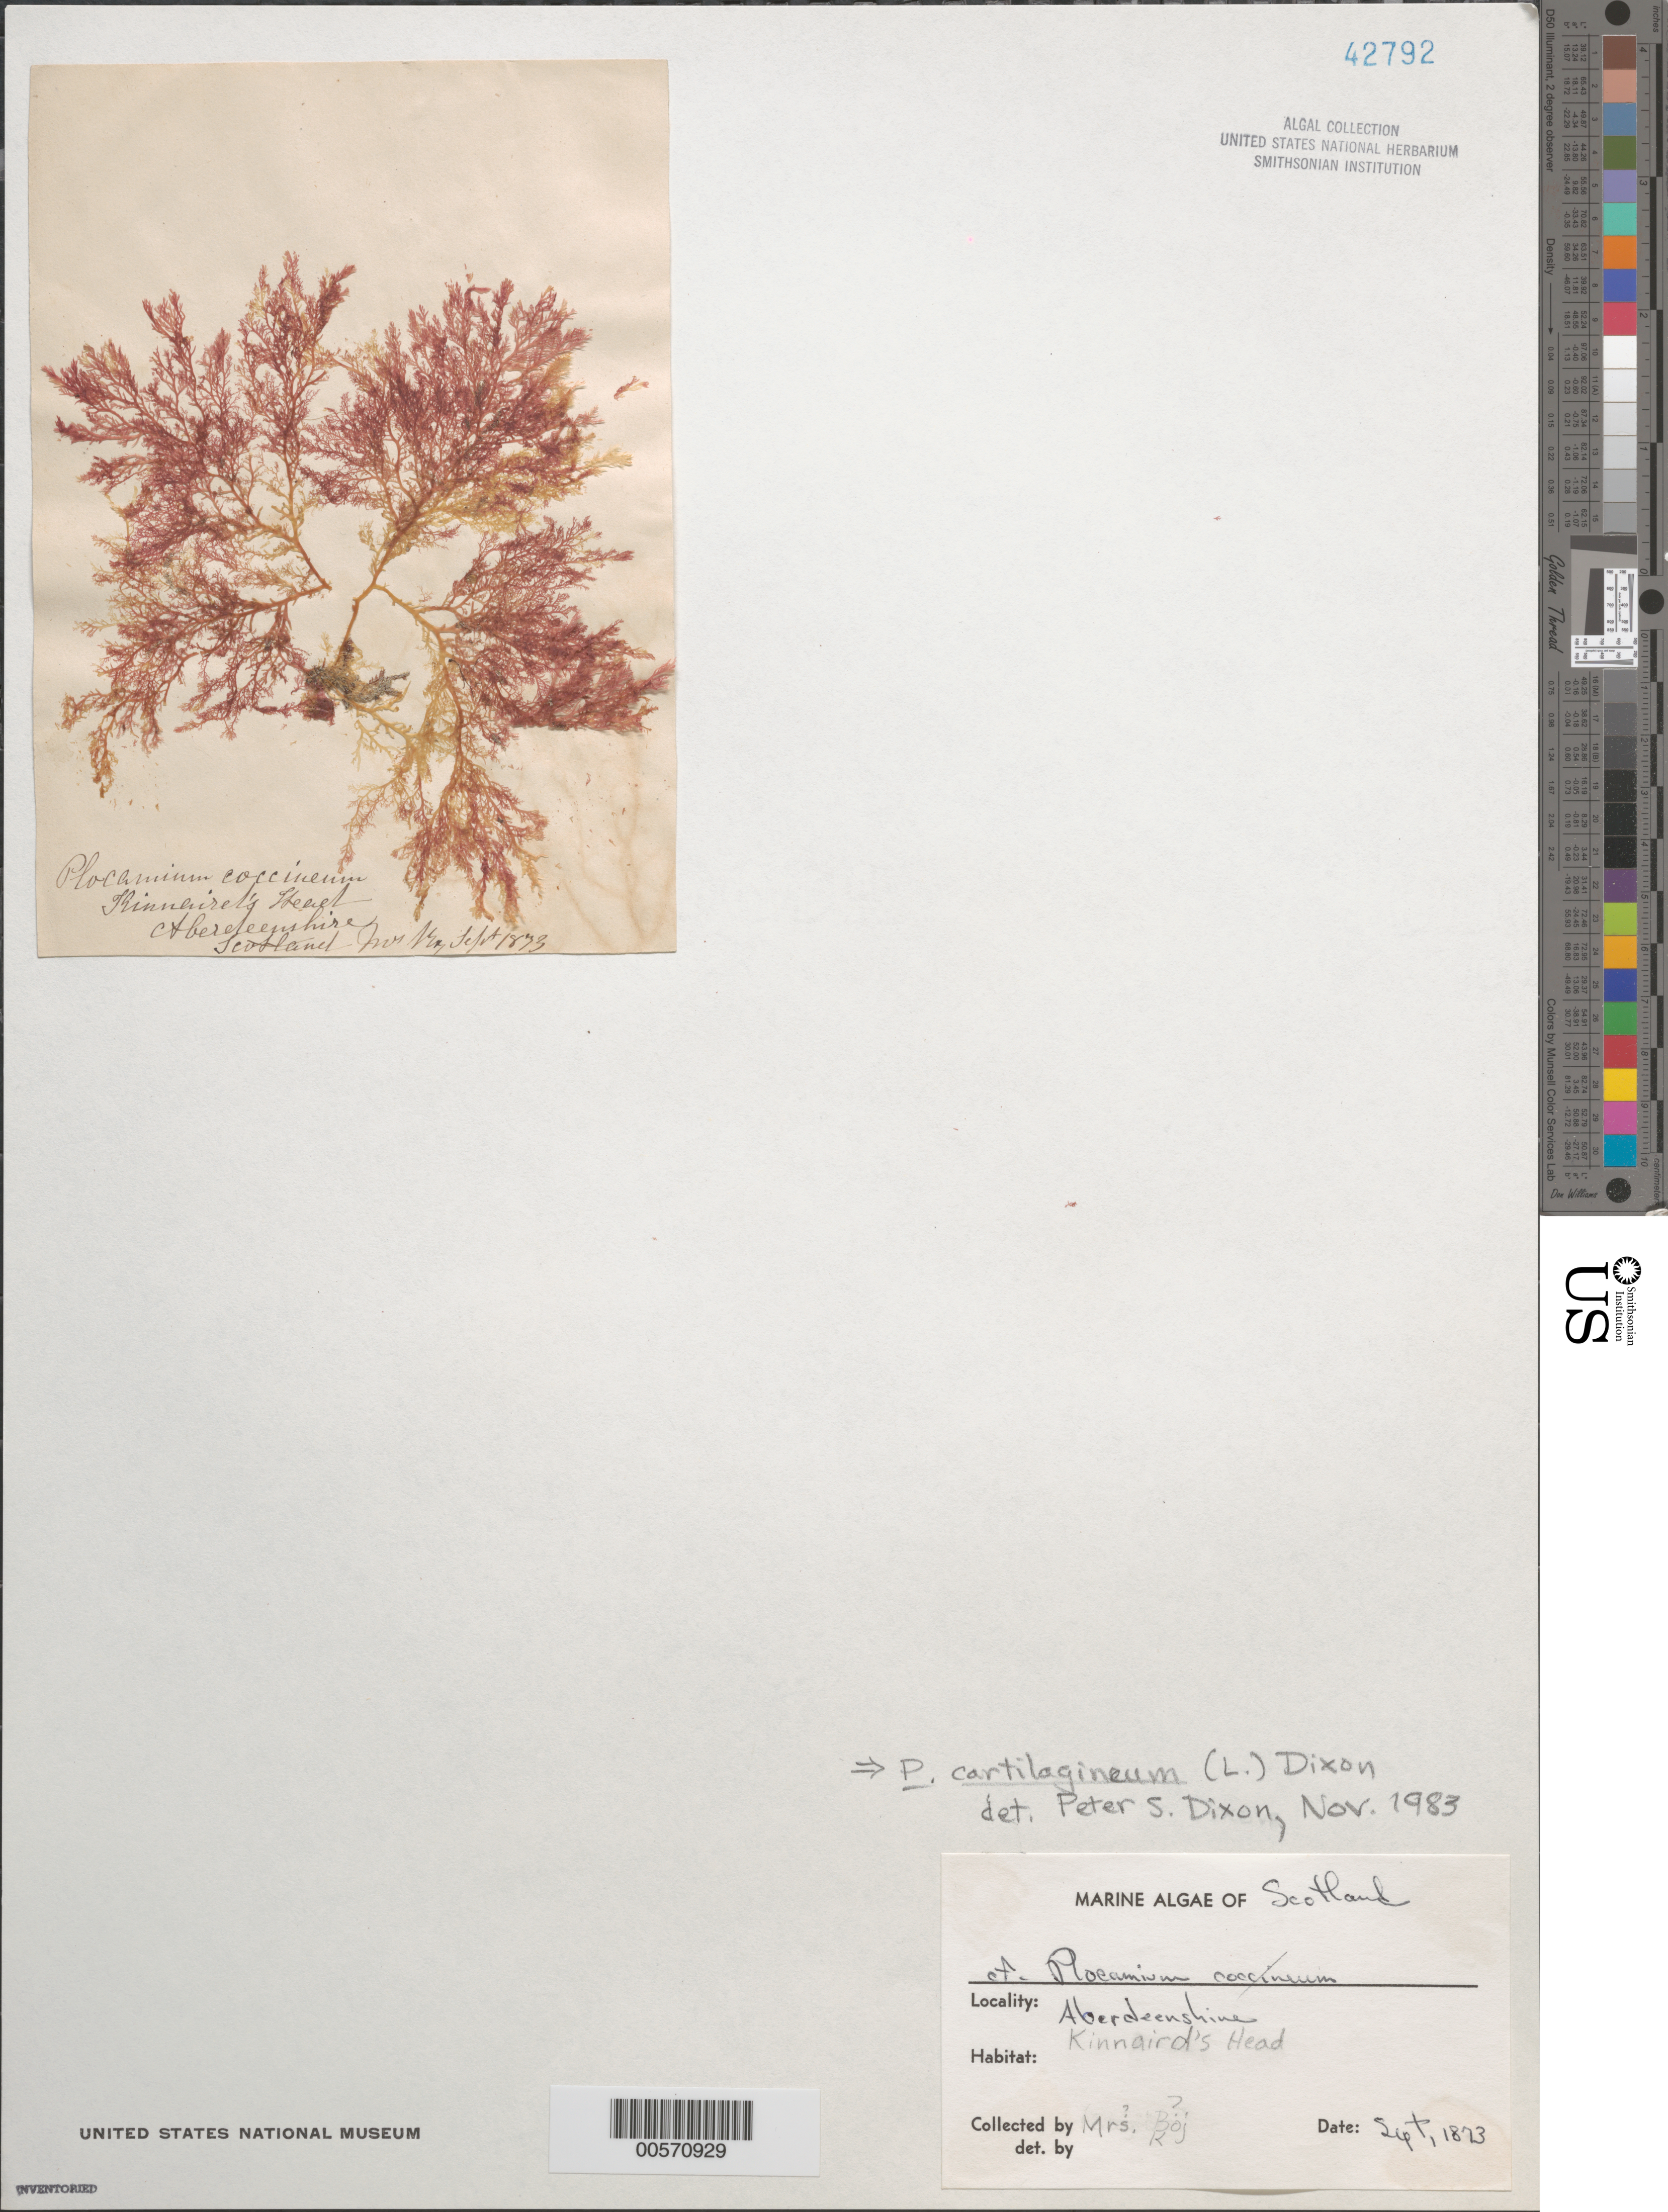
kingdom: Plantae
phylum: Rhodophyta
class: Florideophyceae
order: Plocamiales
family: Plocamiaceae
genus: Plocamium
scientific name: Plocamium cartilagineum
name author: (L.) P.S. Dixon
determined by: Dixon, P. S.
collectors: Bay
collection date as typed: Sep 1873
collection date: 1873-09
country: United Kingdom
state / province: Scotland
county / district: Grampian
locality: Kinnairds Head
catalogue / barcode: US 42792